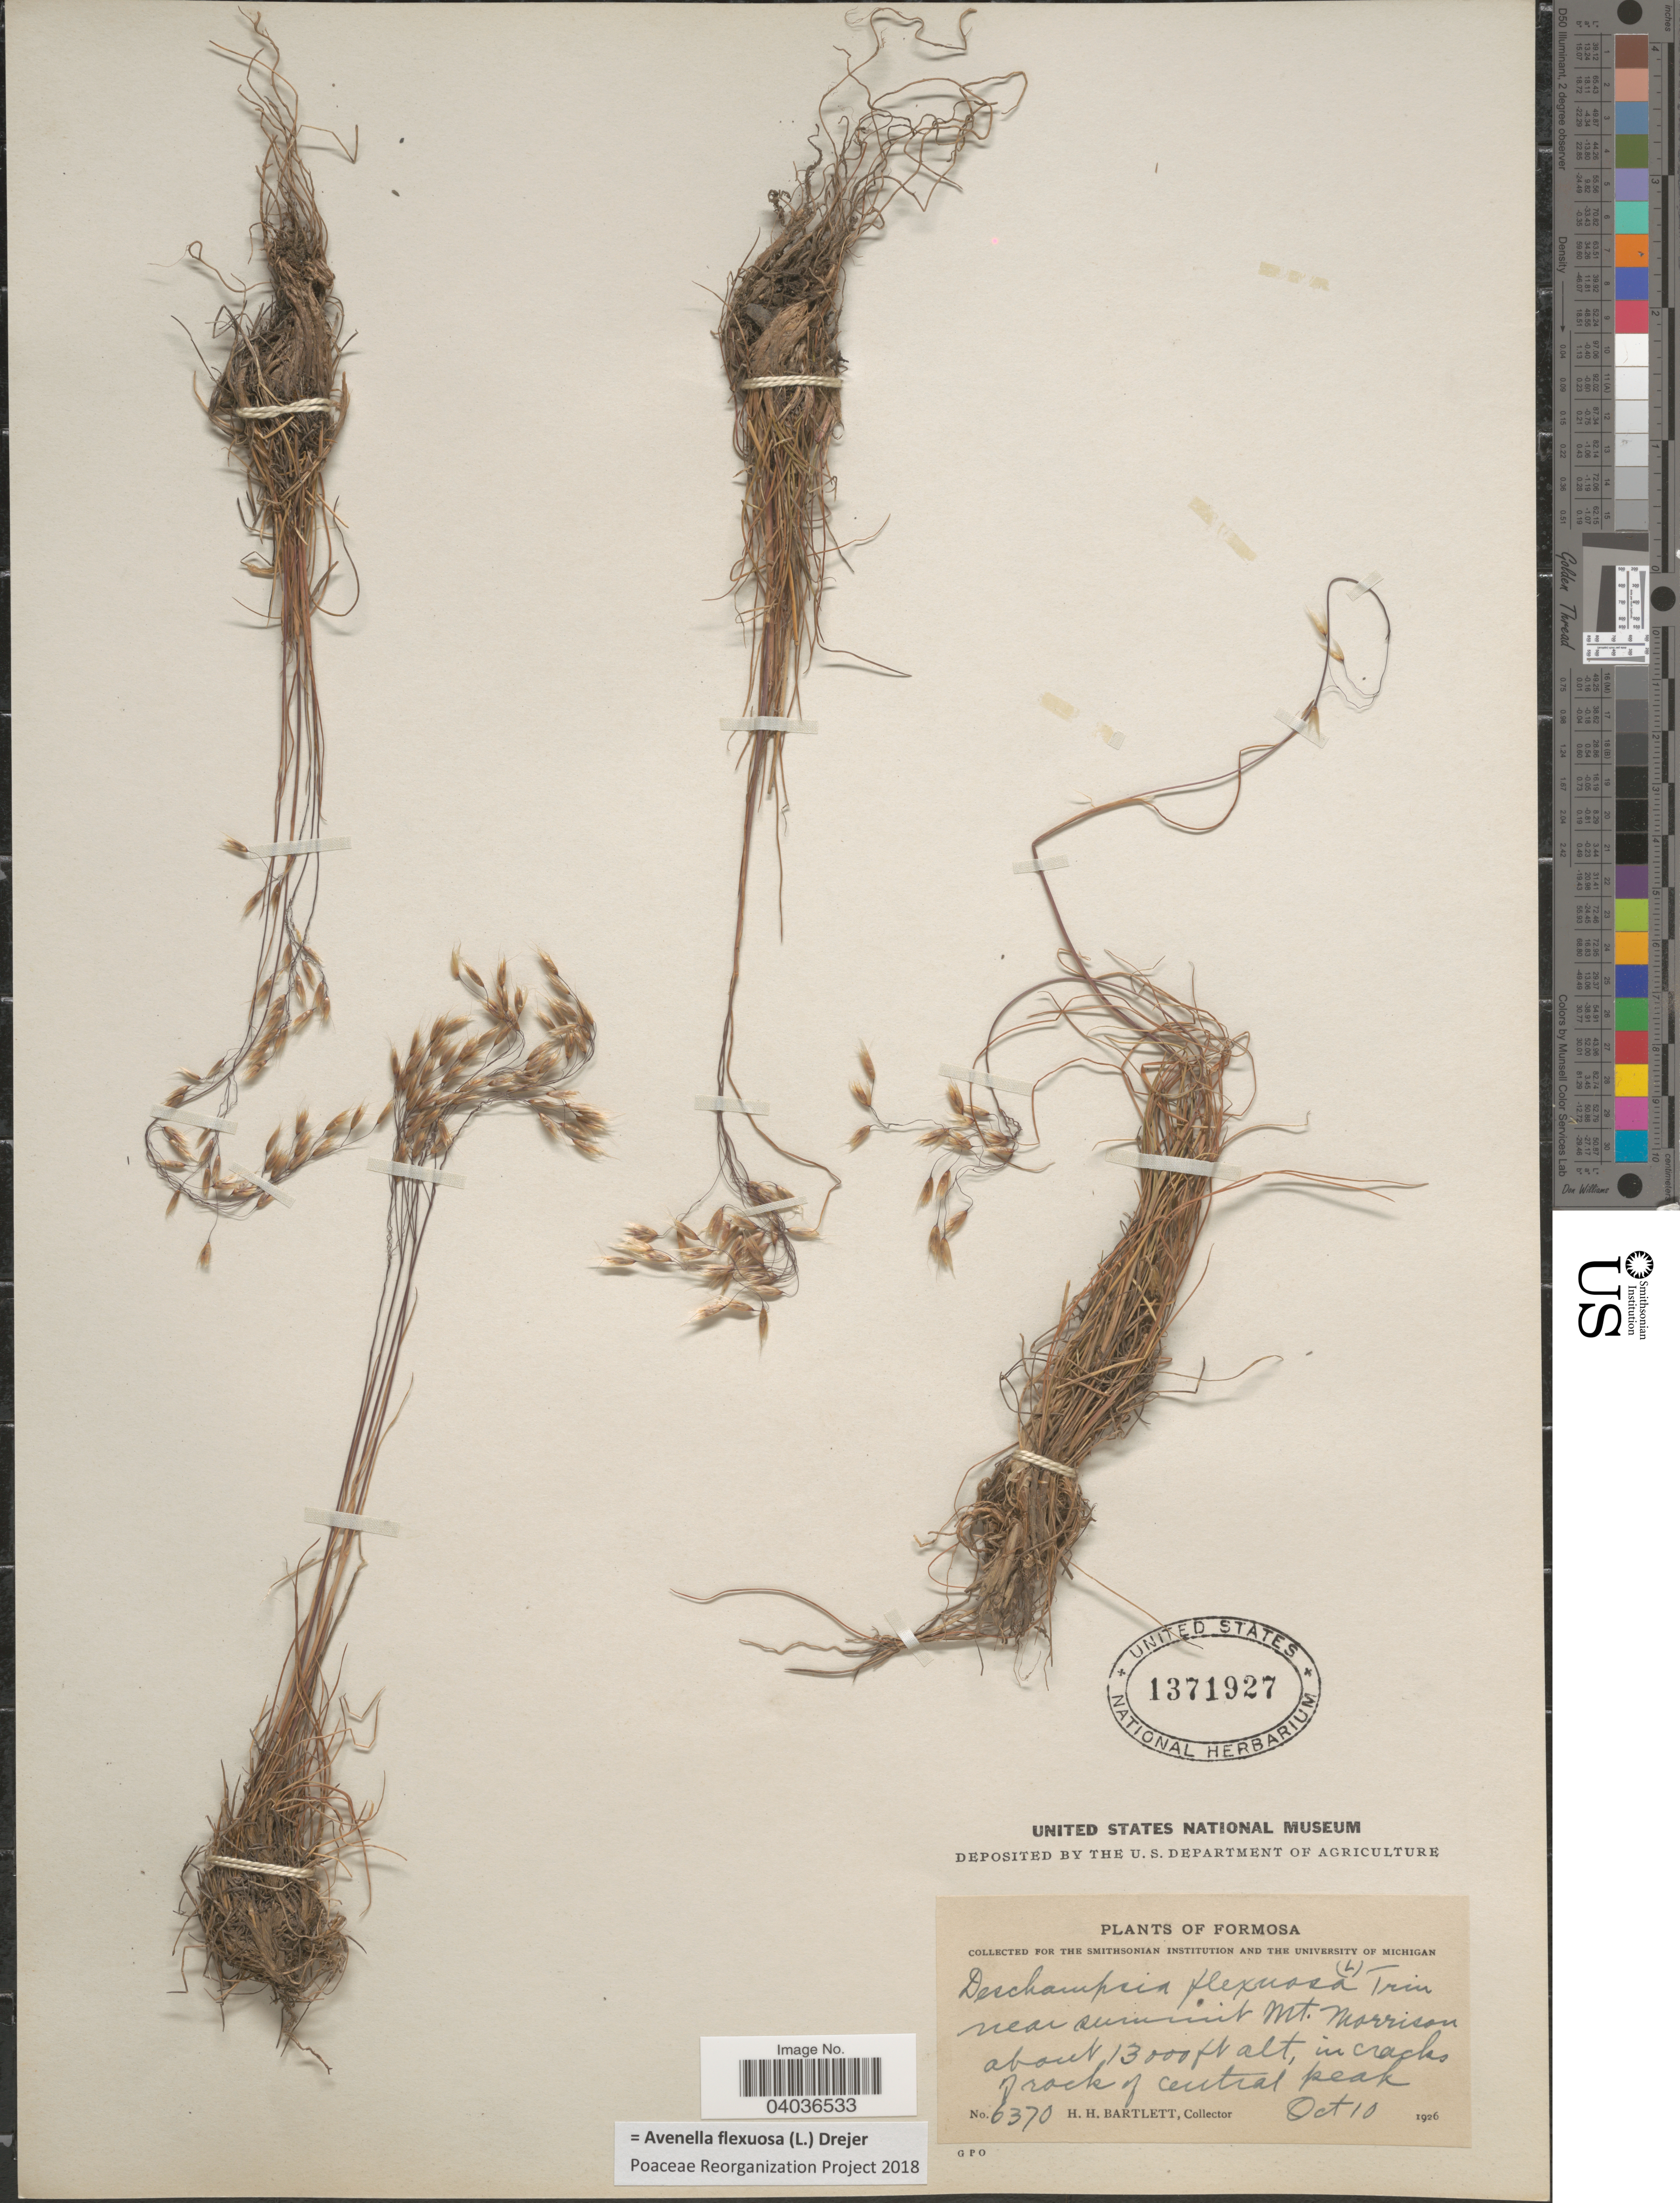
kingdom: Plantae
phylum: Tracheophyta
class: Liliopsida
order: Poales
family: Poaceae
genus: Avenella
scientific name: Avenella flexuosa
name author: (L.) Drejer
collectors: H. H. Bartlett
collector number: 6370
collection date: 1926-10-10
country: Taiwan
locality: Formosa. Near Summit Mt. Morrison.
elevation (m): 3962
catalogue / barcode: US 1371927